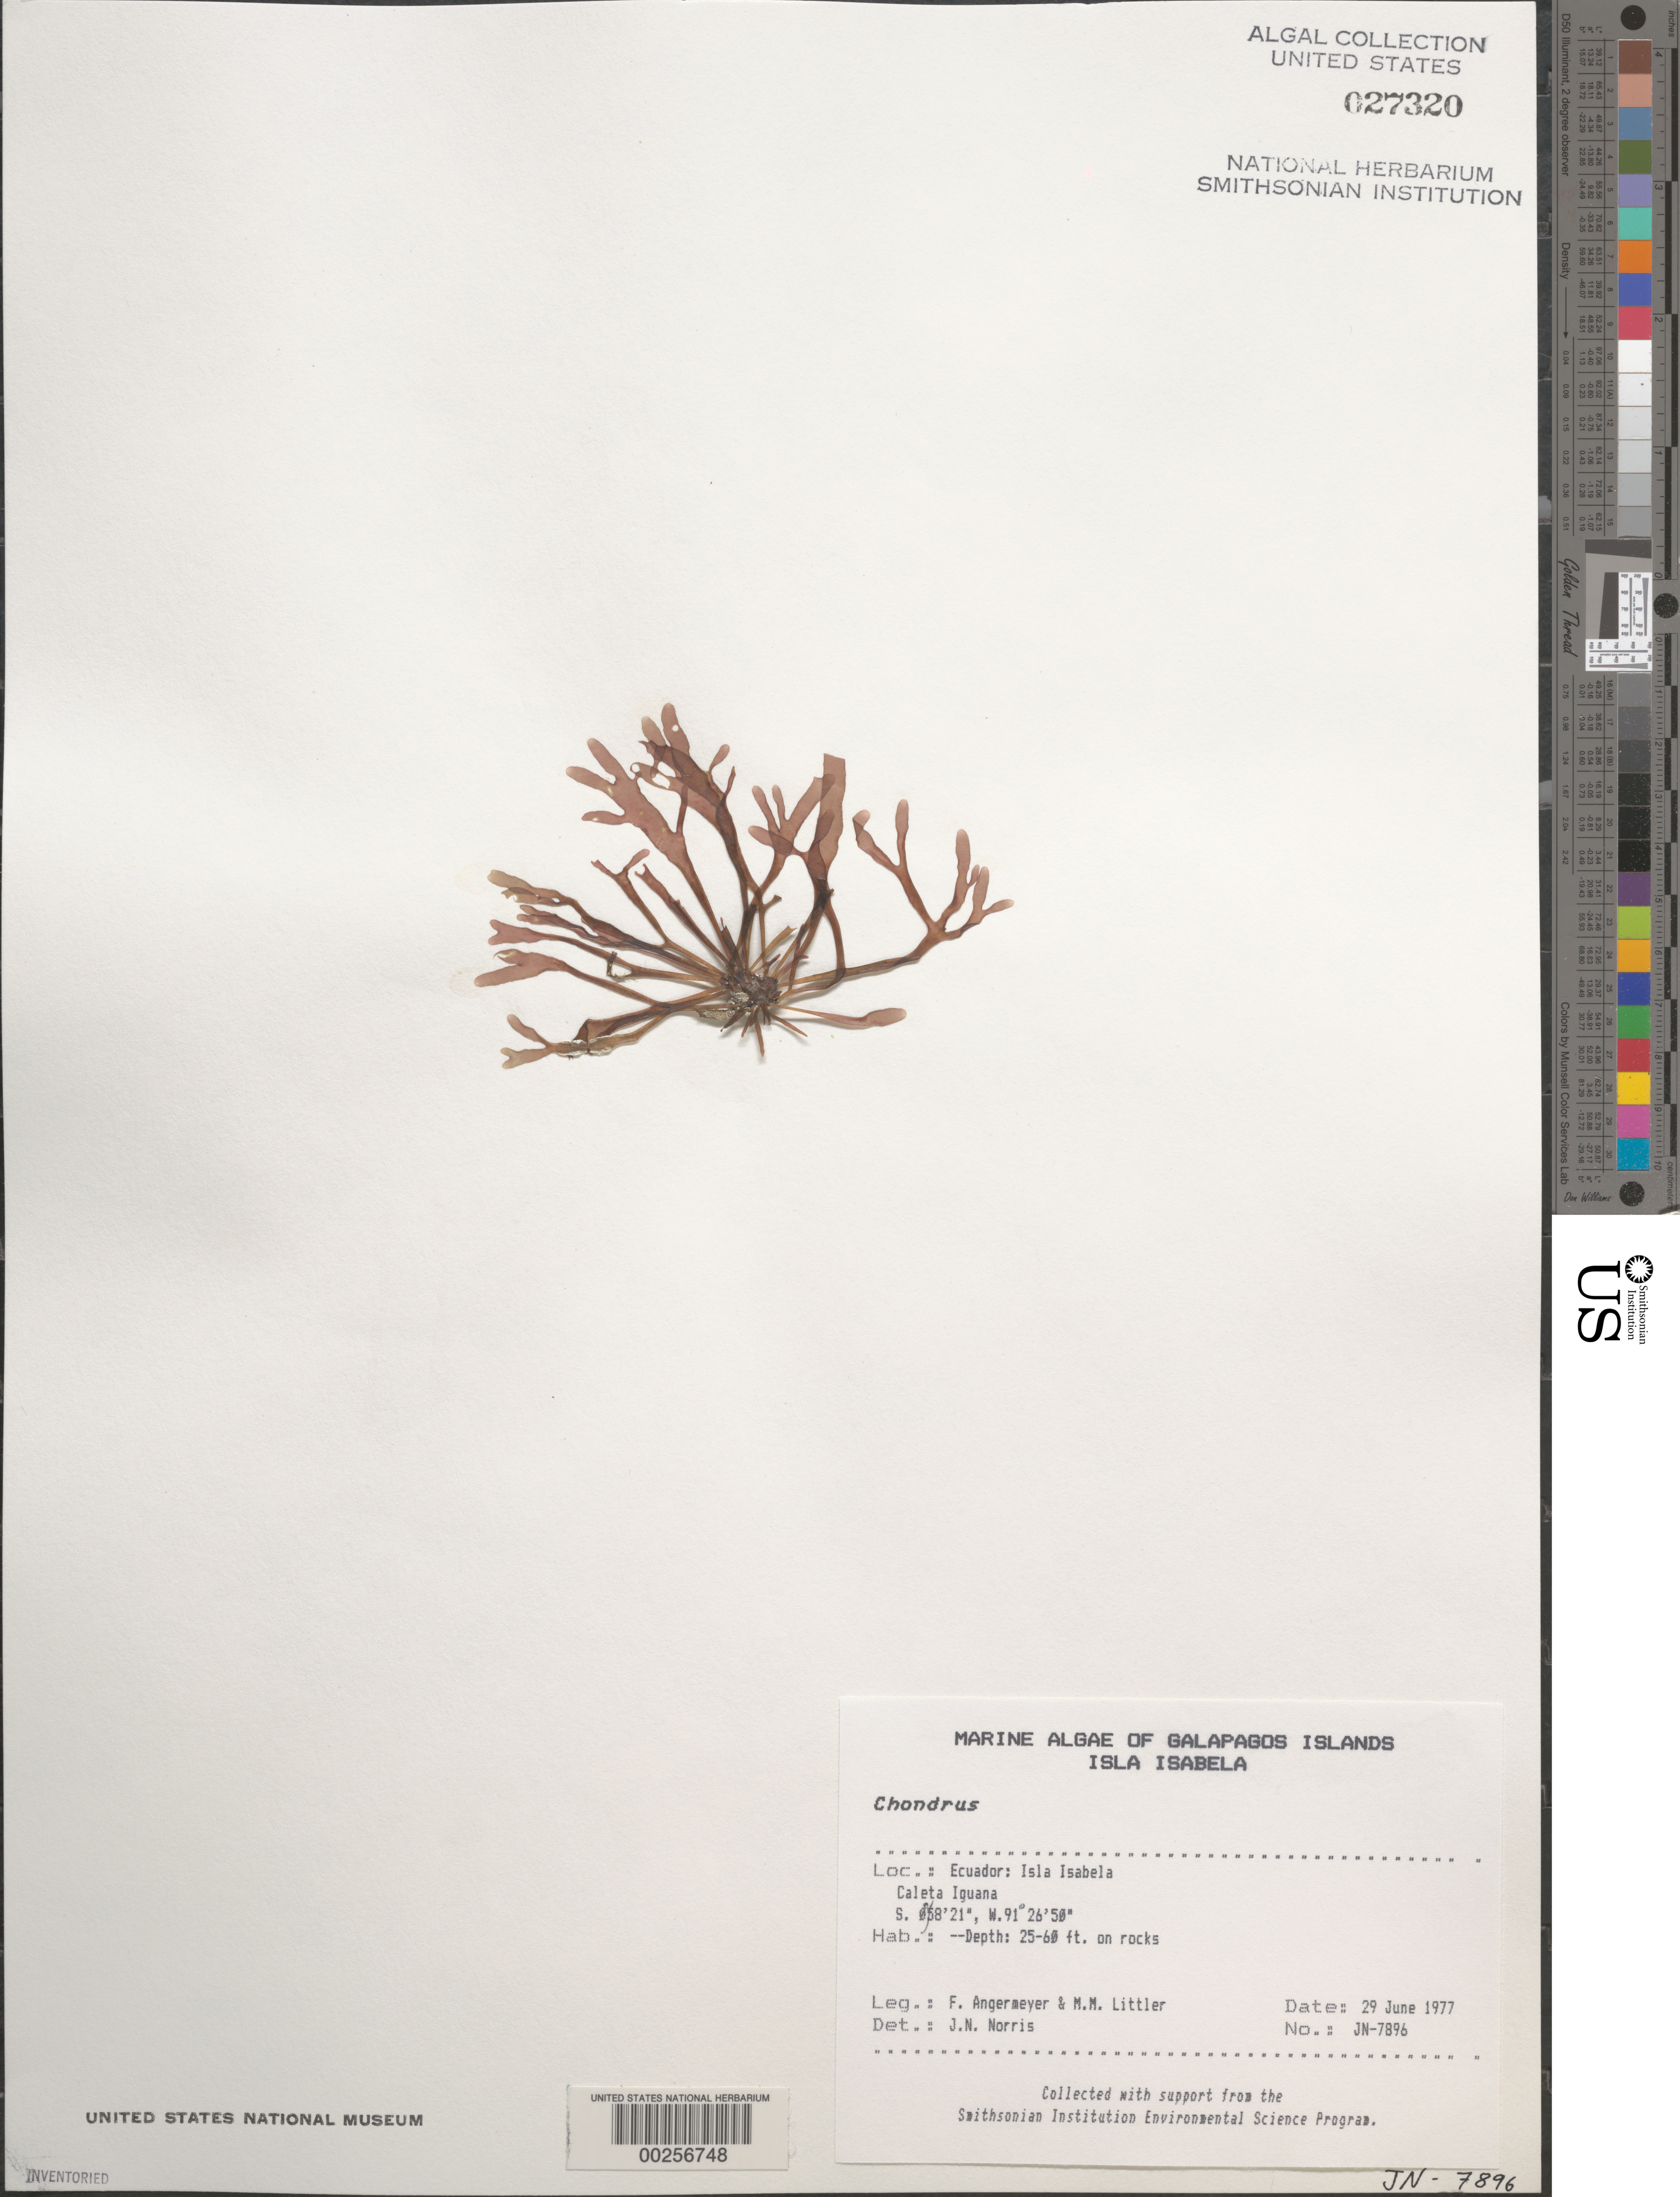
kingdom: Plantae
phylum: Rhodophyta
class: Florideophyceae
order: Gigartinales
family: Gigartinaceae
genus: Chondrus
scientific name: Chondrus sp.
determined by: Norris, James N.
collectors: F. Angermeyer & M. M. Littler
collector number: Jn-7896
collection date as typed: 29 Jun 1977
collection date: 1977-06-29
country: Ecuador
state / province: Colón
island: Isabela [Albemarle]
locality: Caleta Iguana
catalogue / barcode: US 27320